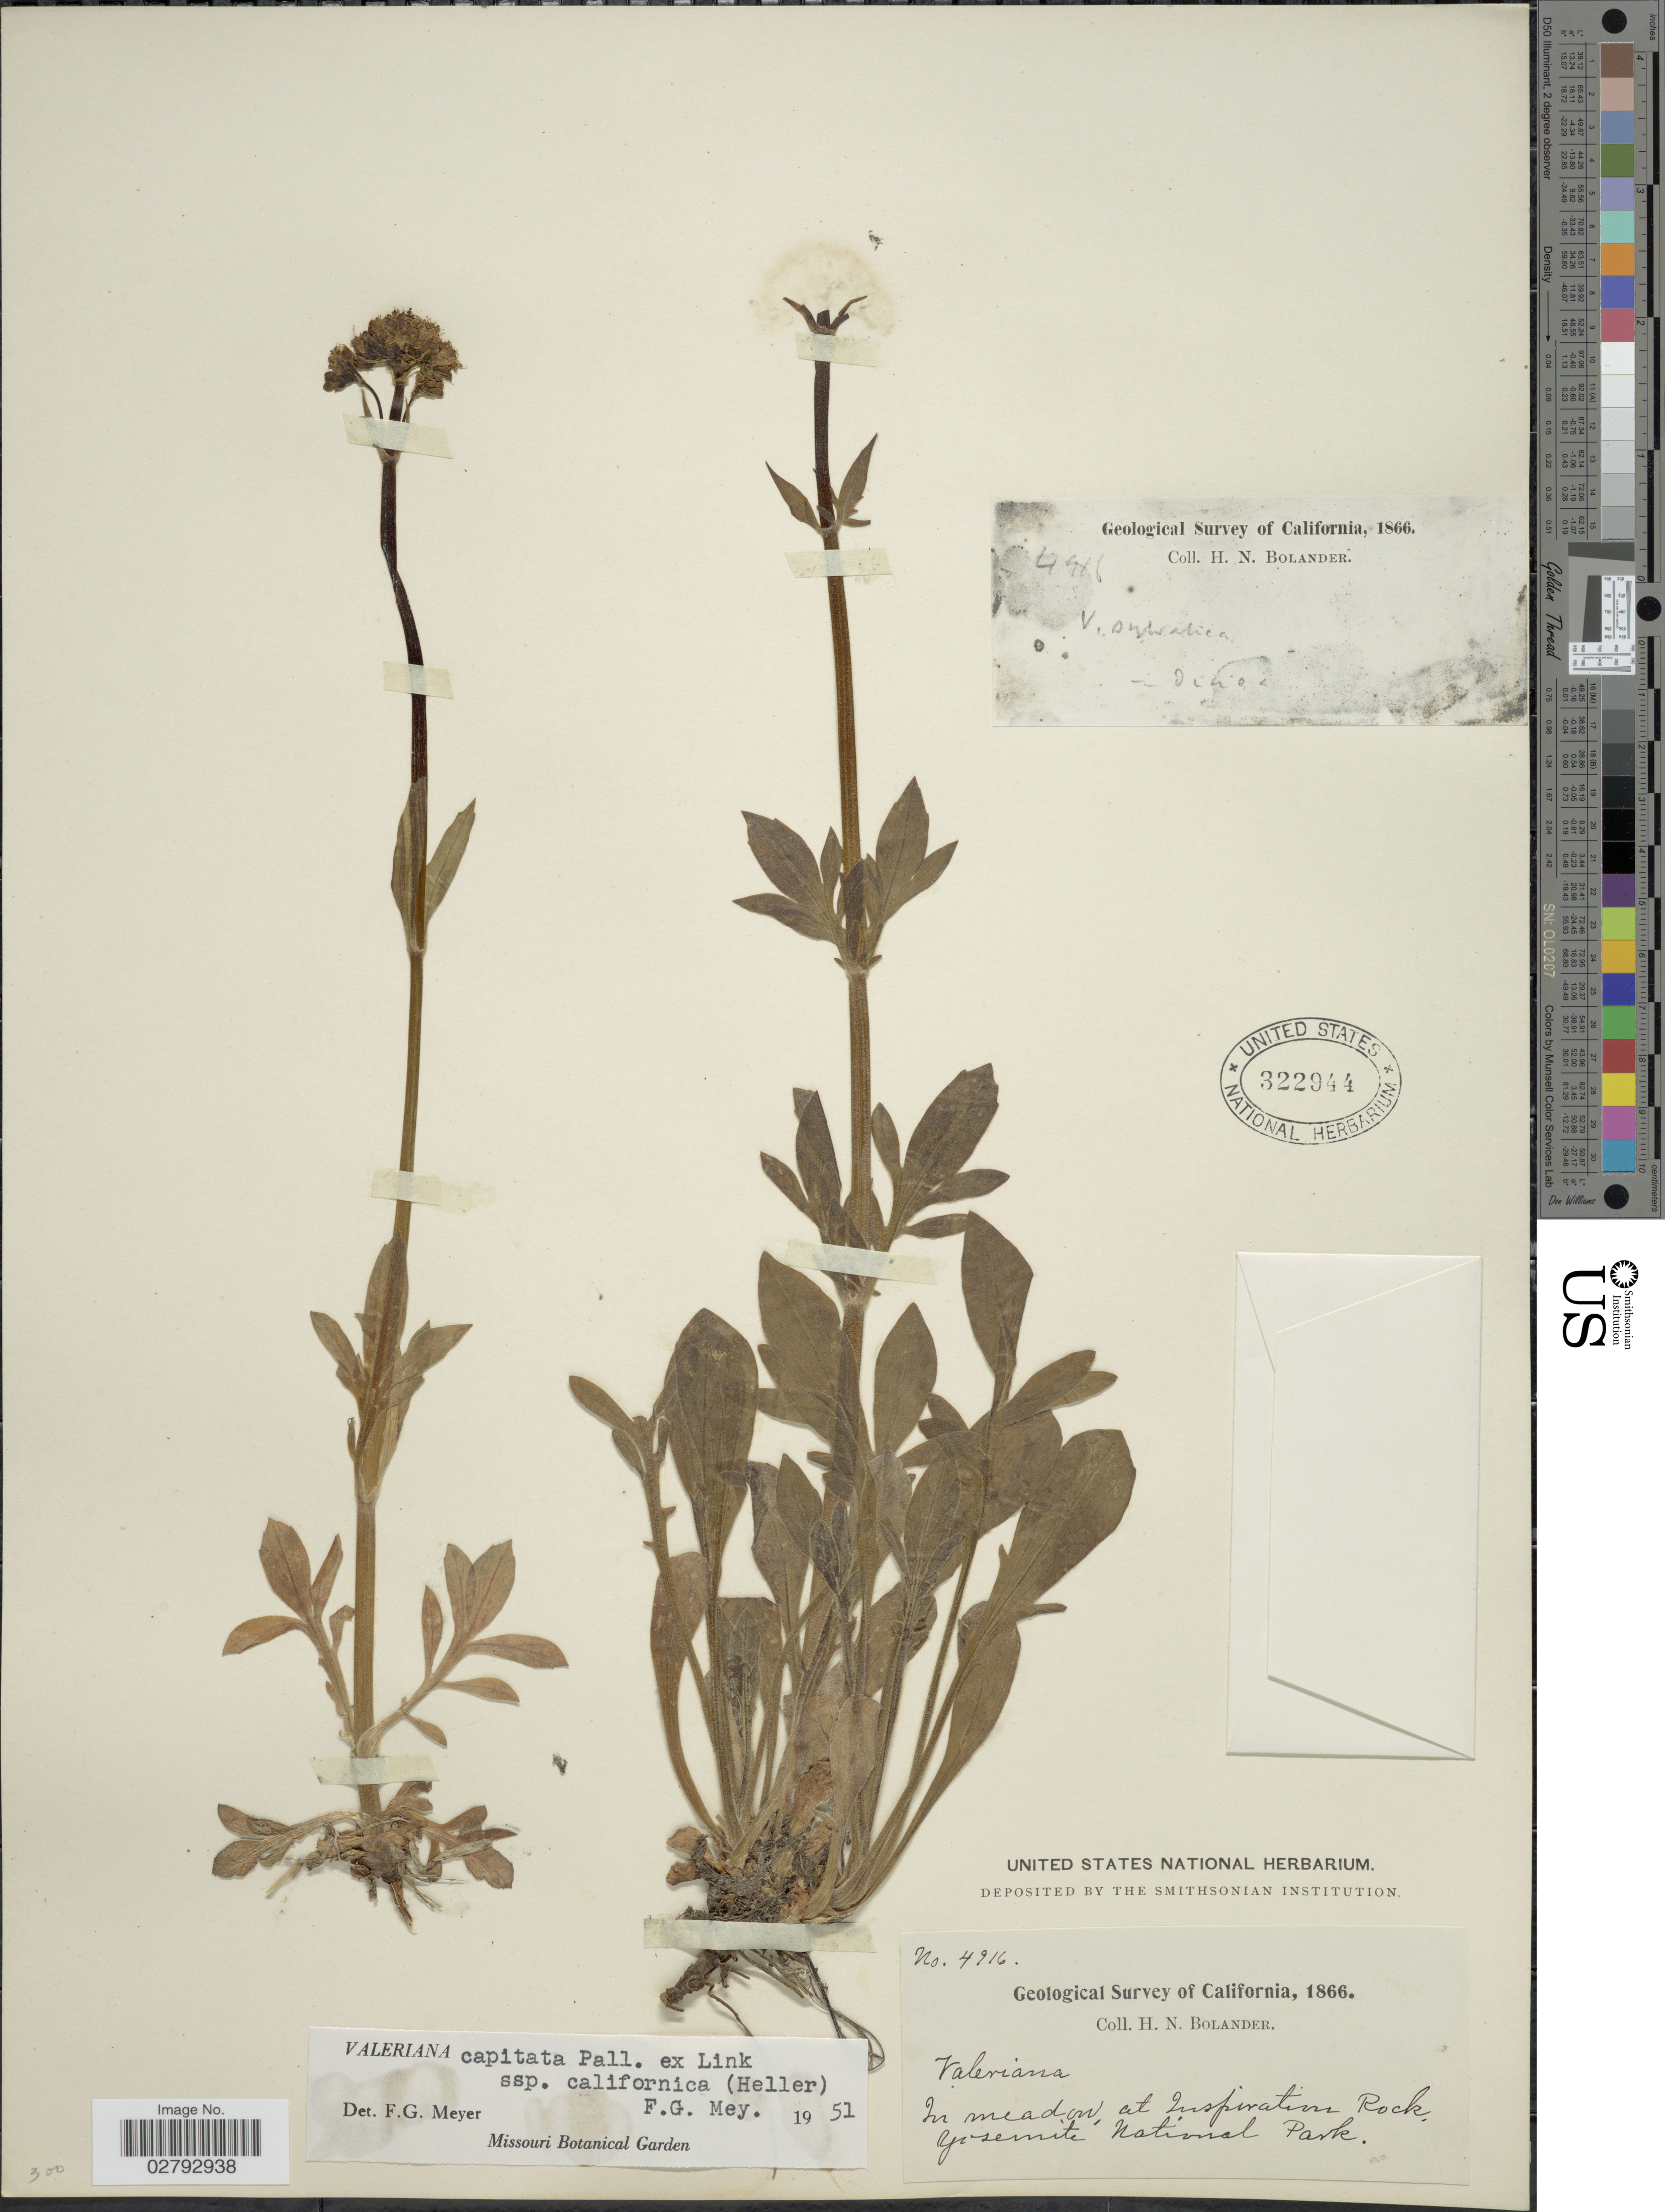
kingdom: Plantae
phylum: Tracheophyta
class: Magnoliopsida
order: Dipsacales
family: Caprifoliaceae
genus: Valeriana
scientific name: Valeriana capitata subsp. californica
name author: (A. Heller) F.G. Mey.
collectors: H. Bolander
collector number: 4916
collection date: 1866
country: United States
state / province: California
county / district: Mariposa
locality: In meadow at Inspiration Rock, Yosemite National Park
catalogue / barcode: US 322944